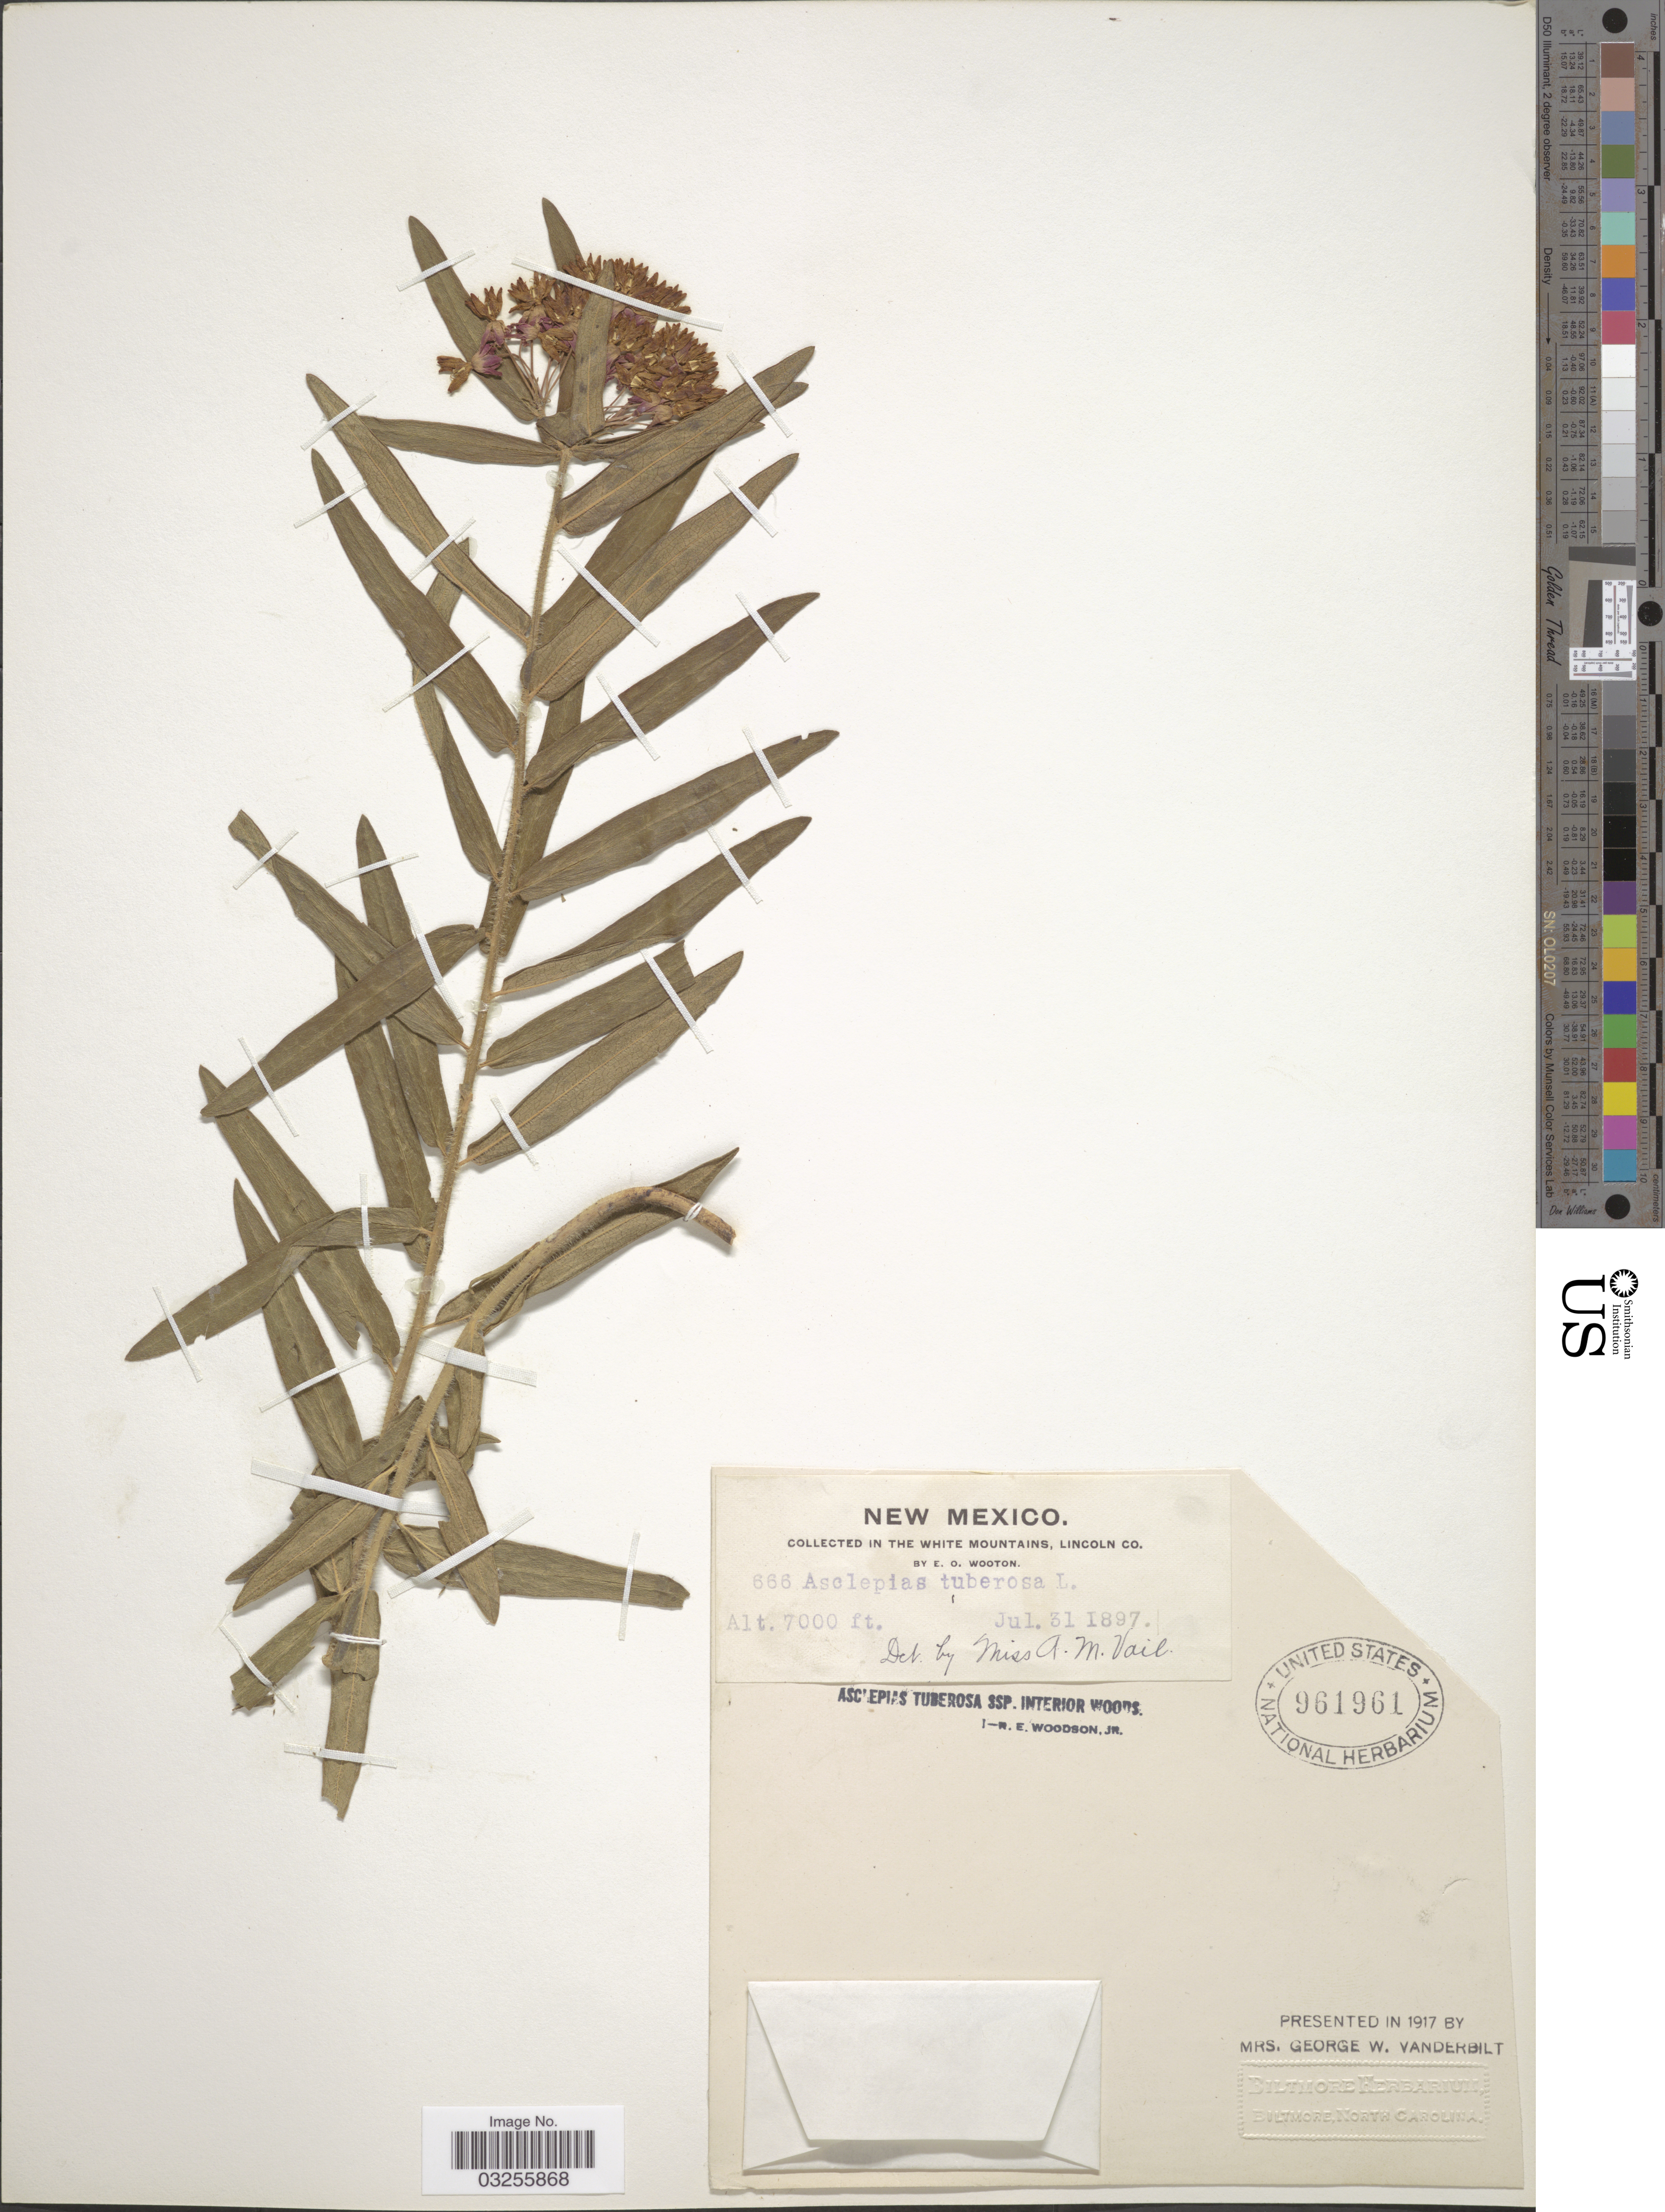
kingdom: Plantae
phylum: Tracheophyta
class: Magnoliopsida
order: Gentianales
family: Apocynaceae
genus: Asclepias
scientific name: Asclepias tuberosa subsp. interior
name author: Woodson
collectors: E. O. Wooton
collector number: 666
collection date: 1897-07-31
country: United States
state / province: New Mexico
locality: In the White Mountains, Lincoln Co.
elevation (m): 2134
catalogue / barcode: US 961961